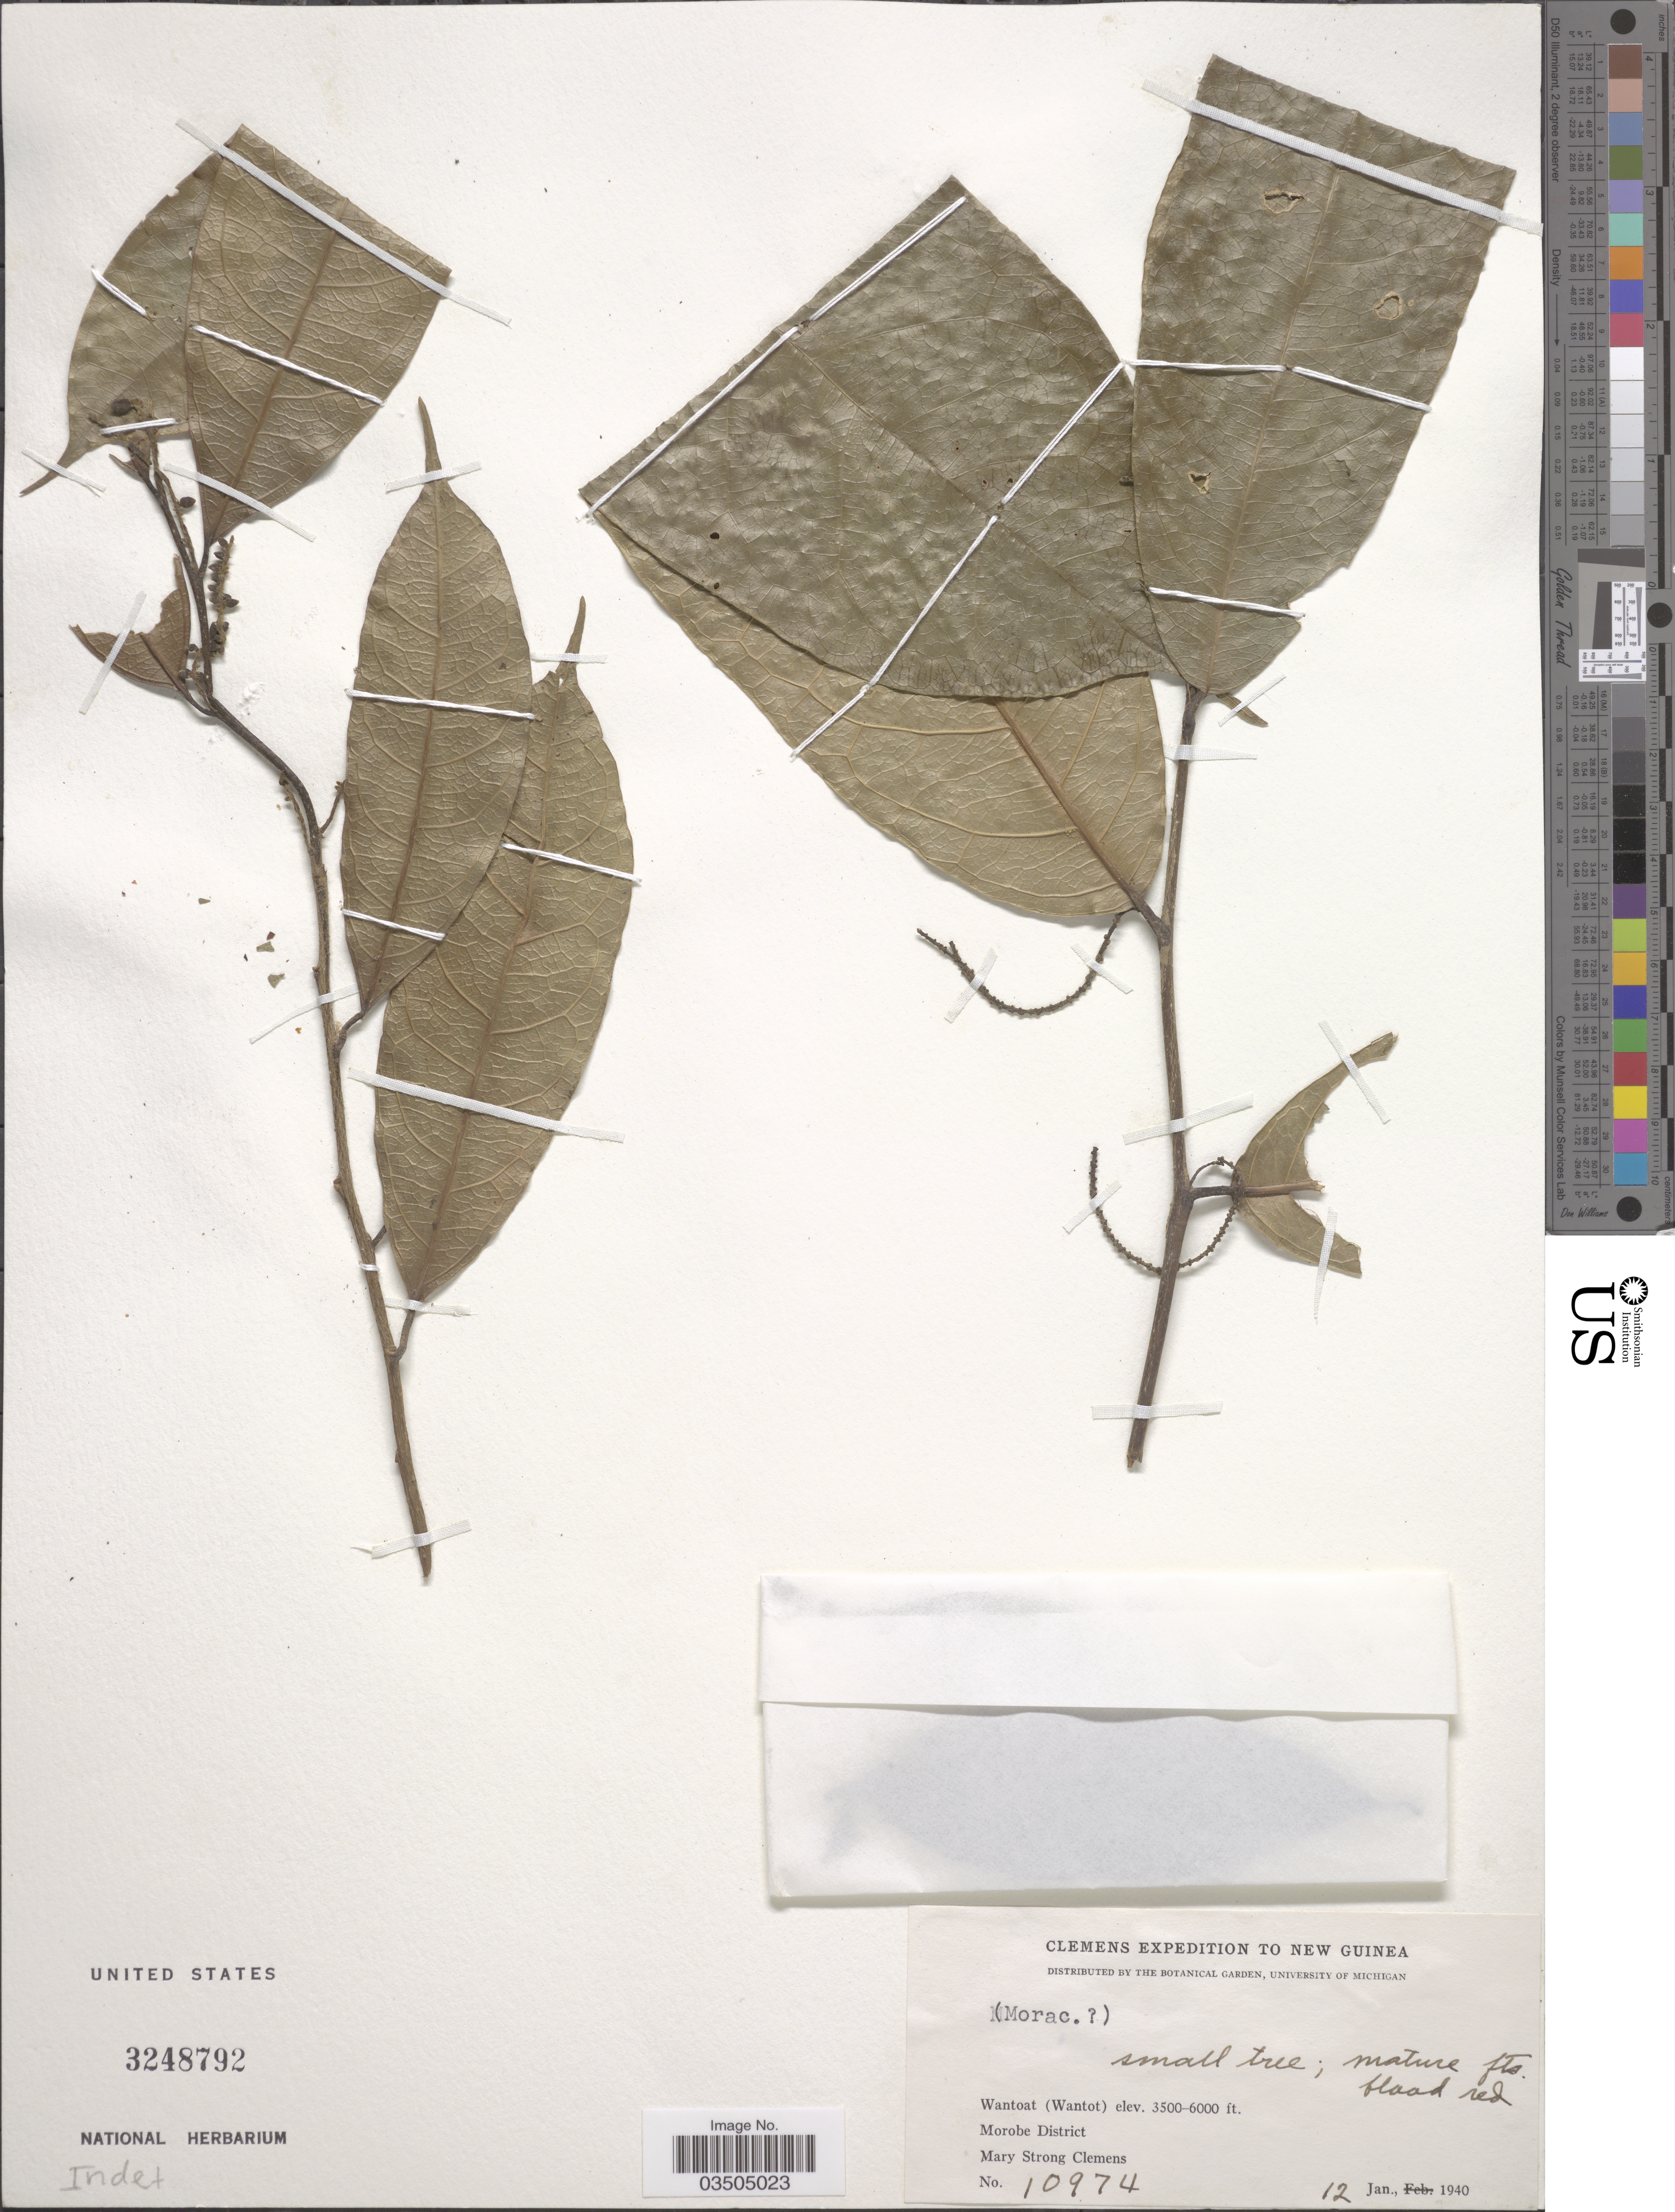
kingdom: Plantae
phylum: Tracheophyta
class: Magnoliopsida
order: Proteales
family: Proteaceae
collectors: M. S. Clemens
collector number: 10974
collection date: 1940-01-12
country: Papua New Guinea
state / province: Morobe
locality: New Guinea. Wantoat (Wantot). Morobe District.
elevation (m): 1067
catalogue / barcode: US 3248792